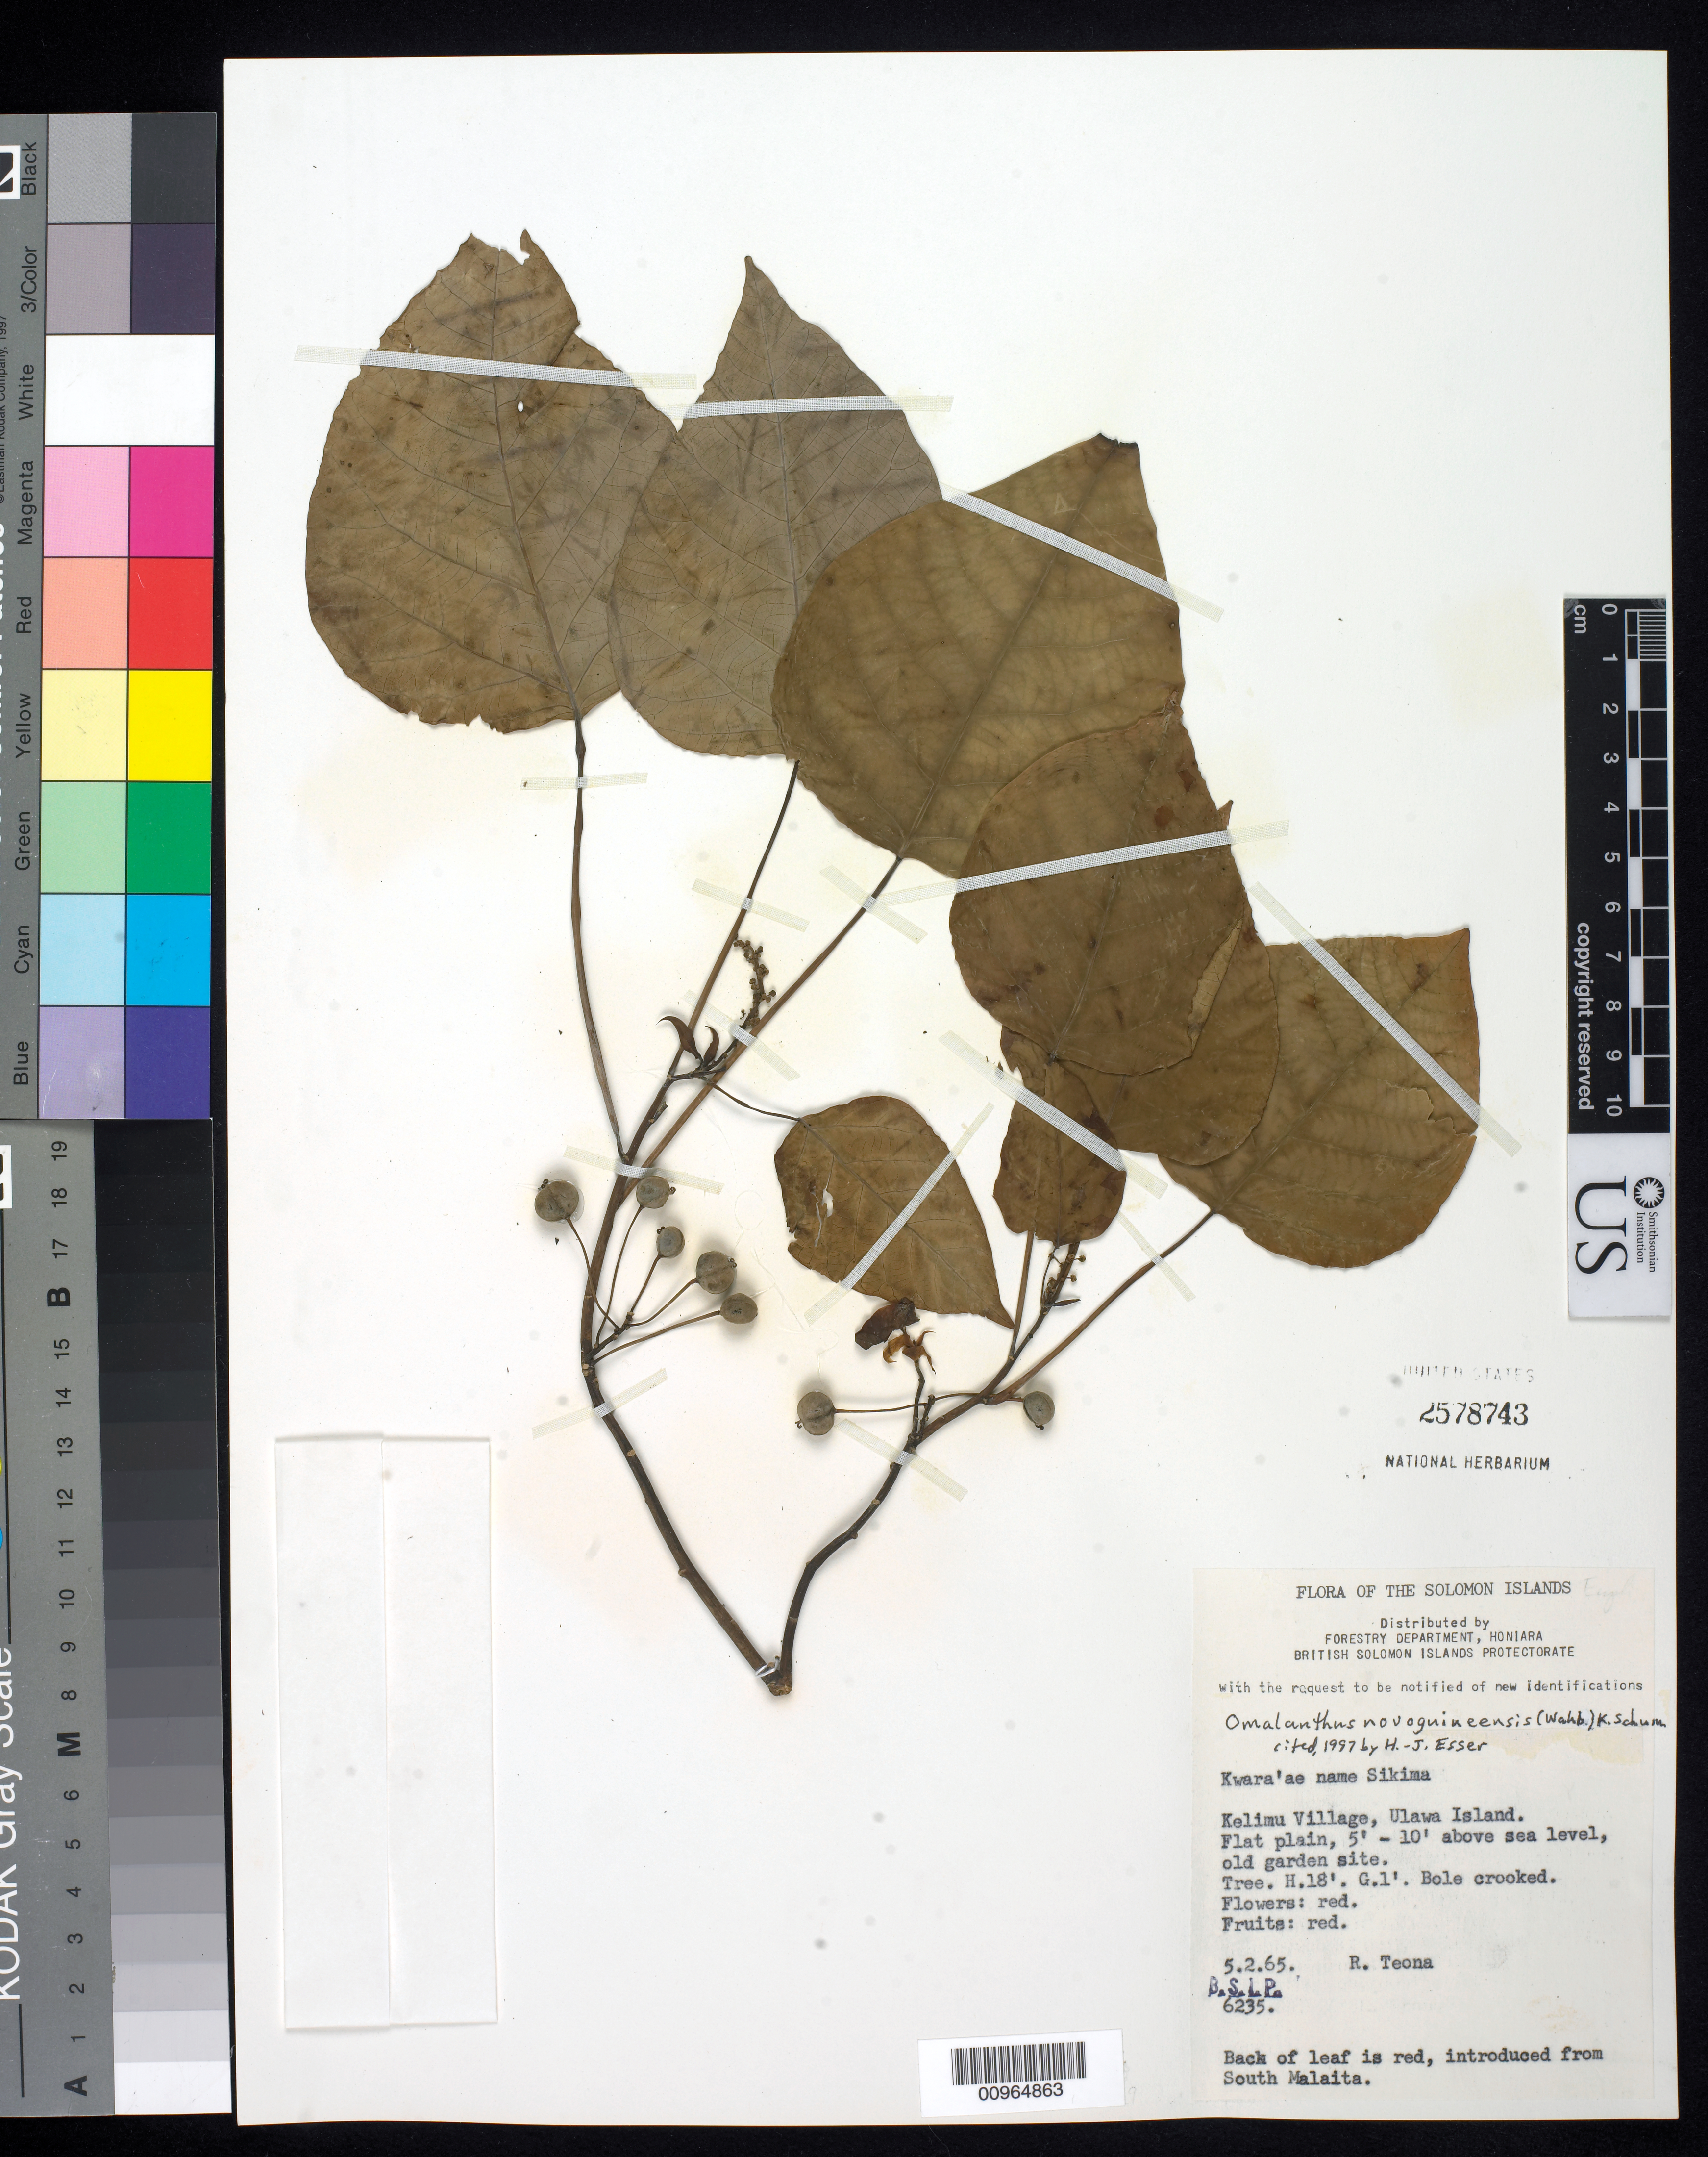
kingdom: Plantae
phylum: Tracheophyta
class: Magnoliopsida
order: Malpighiales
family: Euphorbiaceae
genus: Homalanthus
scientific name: Homalanthus novoguineensis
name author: (Warb.) K. Schum.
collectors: R. Teona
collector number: BSIP 6235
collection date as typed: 05 Feb 1965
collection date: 1965-02-05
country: Solomon Islands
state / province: Makira-Ulawa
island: Ulawa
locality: Kelimu Village. Flat plain. Old garden site.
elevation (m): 2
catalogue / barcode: US 2578743